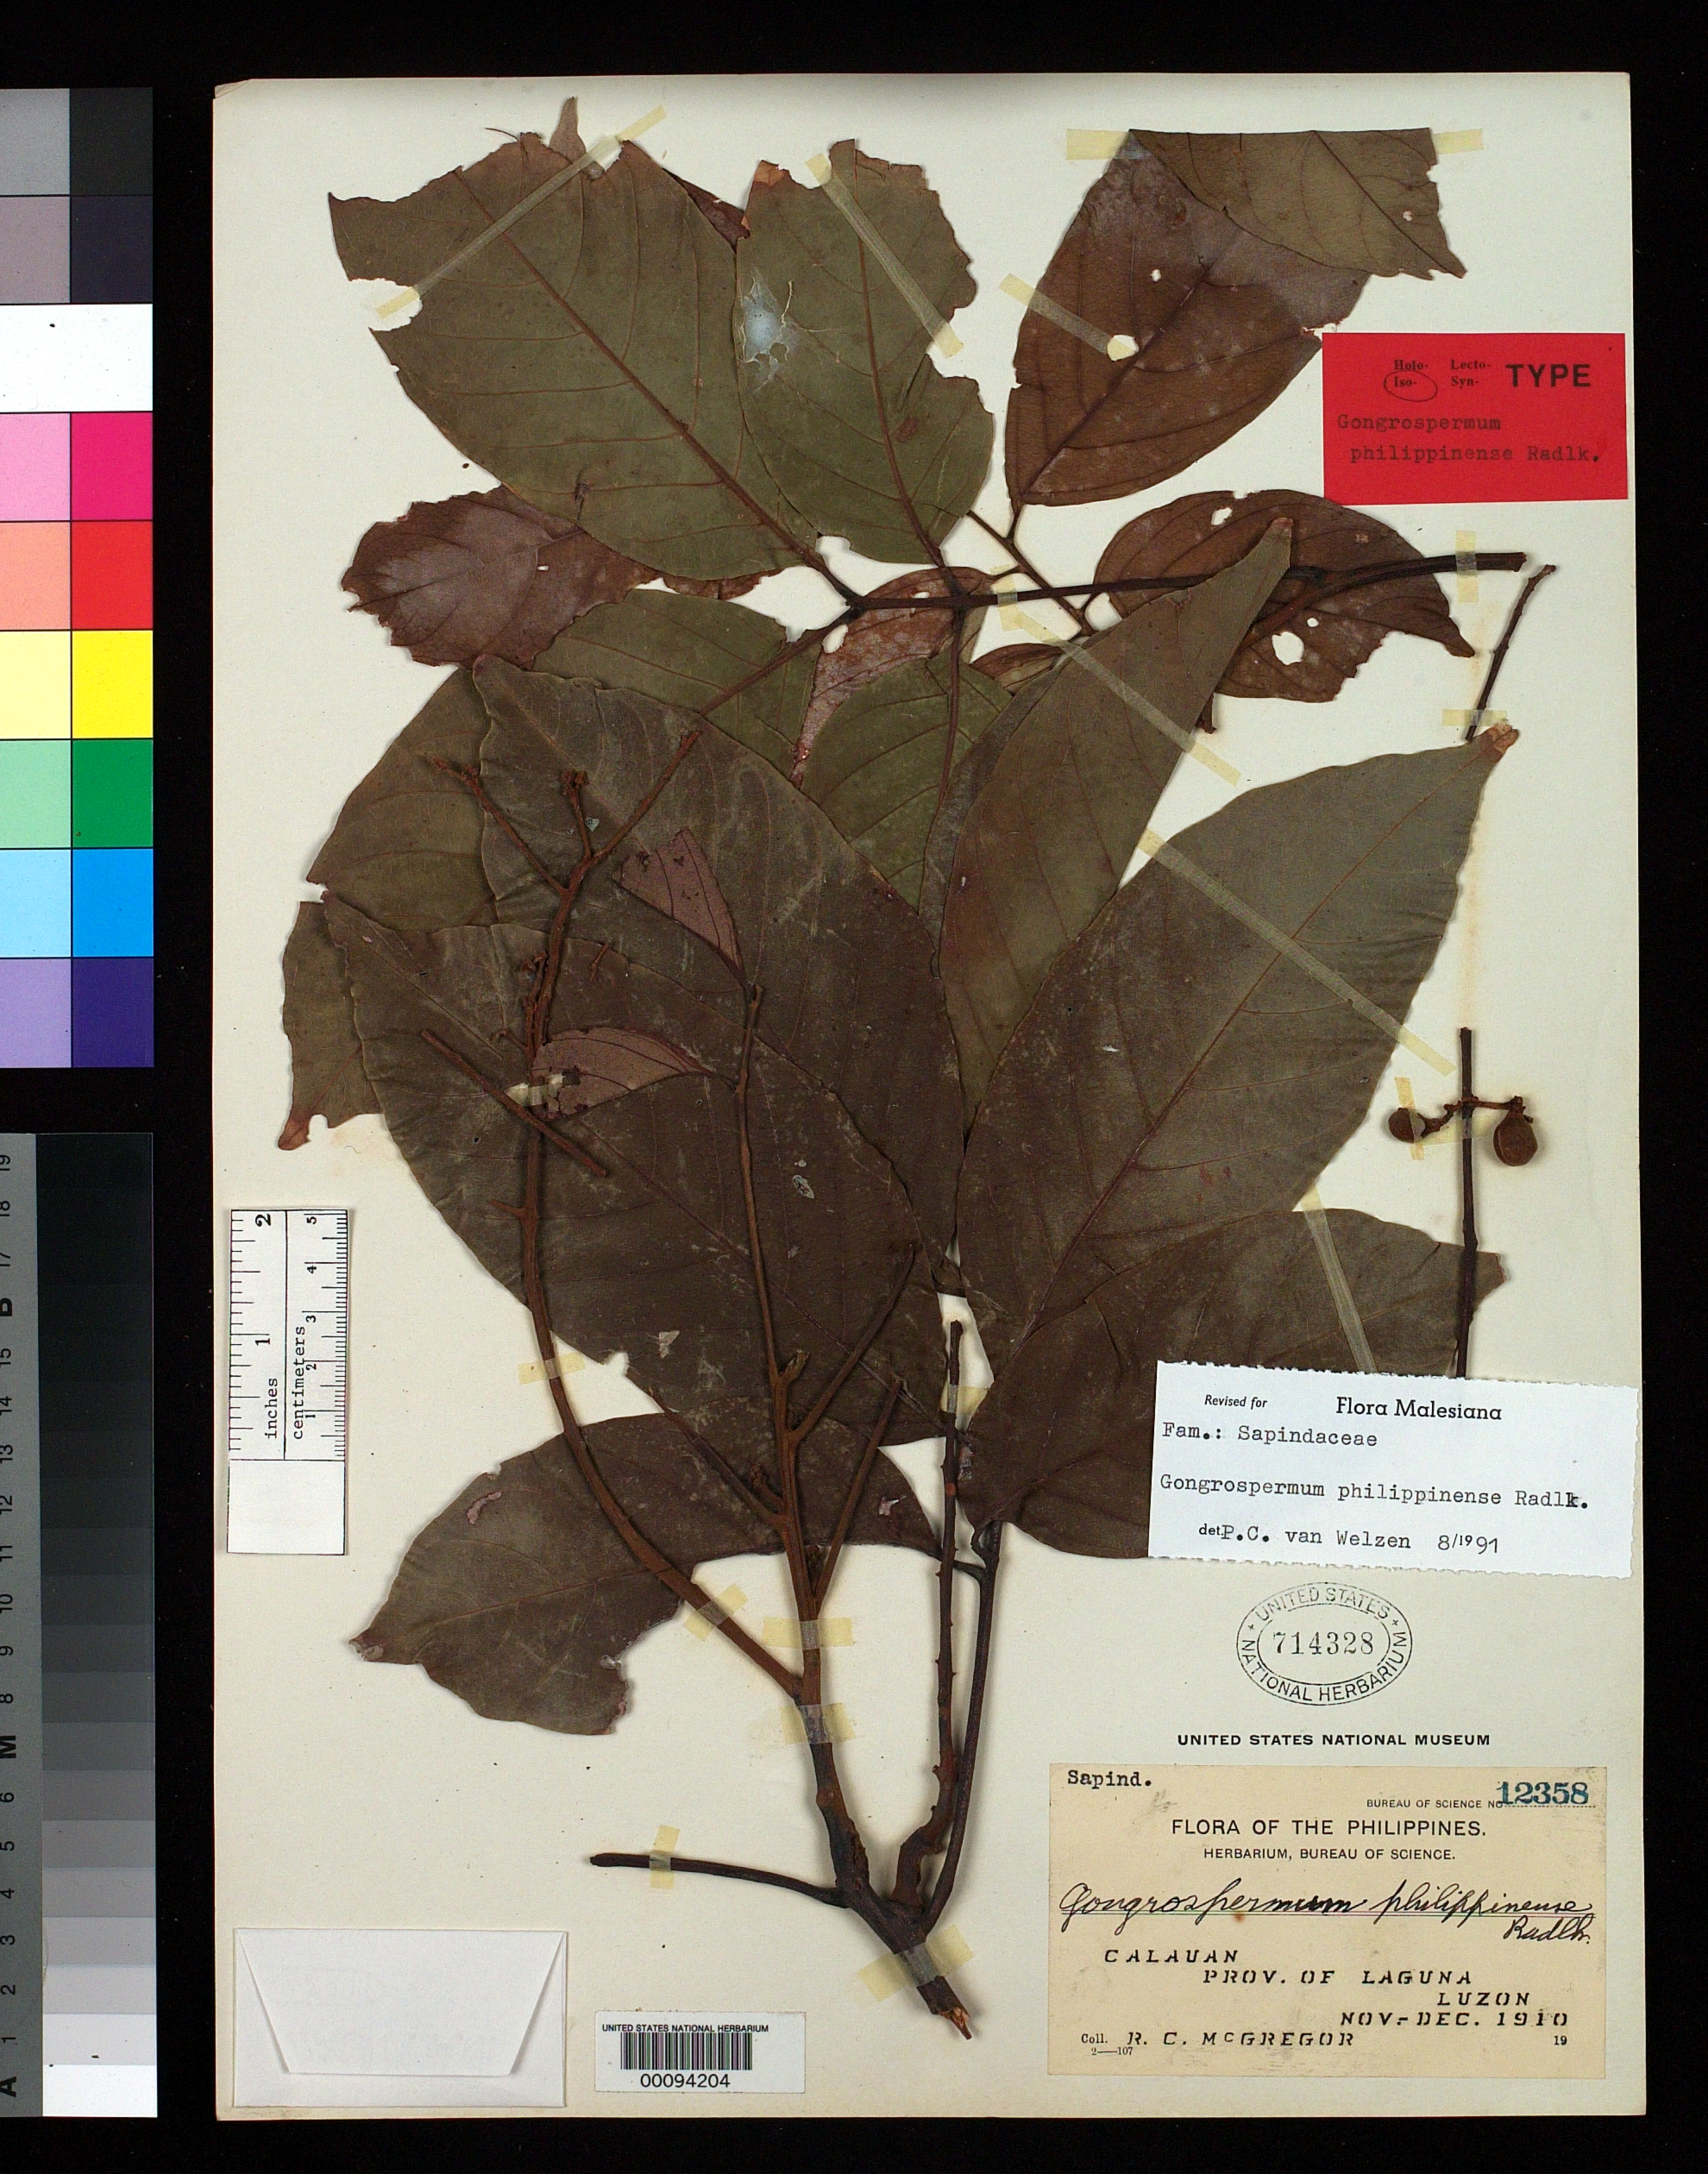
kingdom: Plantae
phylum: Tracheophyta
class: Magnoliopsida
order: Sapindales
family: Sapindaceae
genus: Gongrospermum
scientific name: Gongrospermum philippinense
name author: Radlk.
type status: Isotype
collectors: R. C. McGregor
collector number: Bur. Sci. 12358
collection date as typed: Nov 1910 to -- Dec 1910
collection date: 1910-11/1910-12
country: Philippines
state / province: Calabarzon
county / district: Laguna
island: Luzon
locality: Calauan.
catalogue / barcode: US 714328